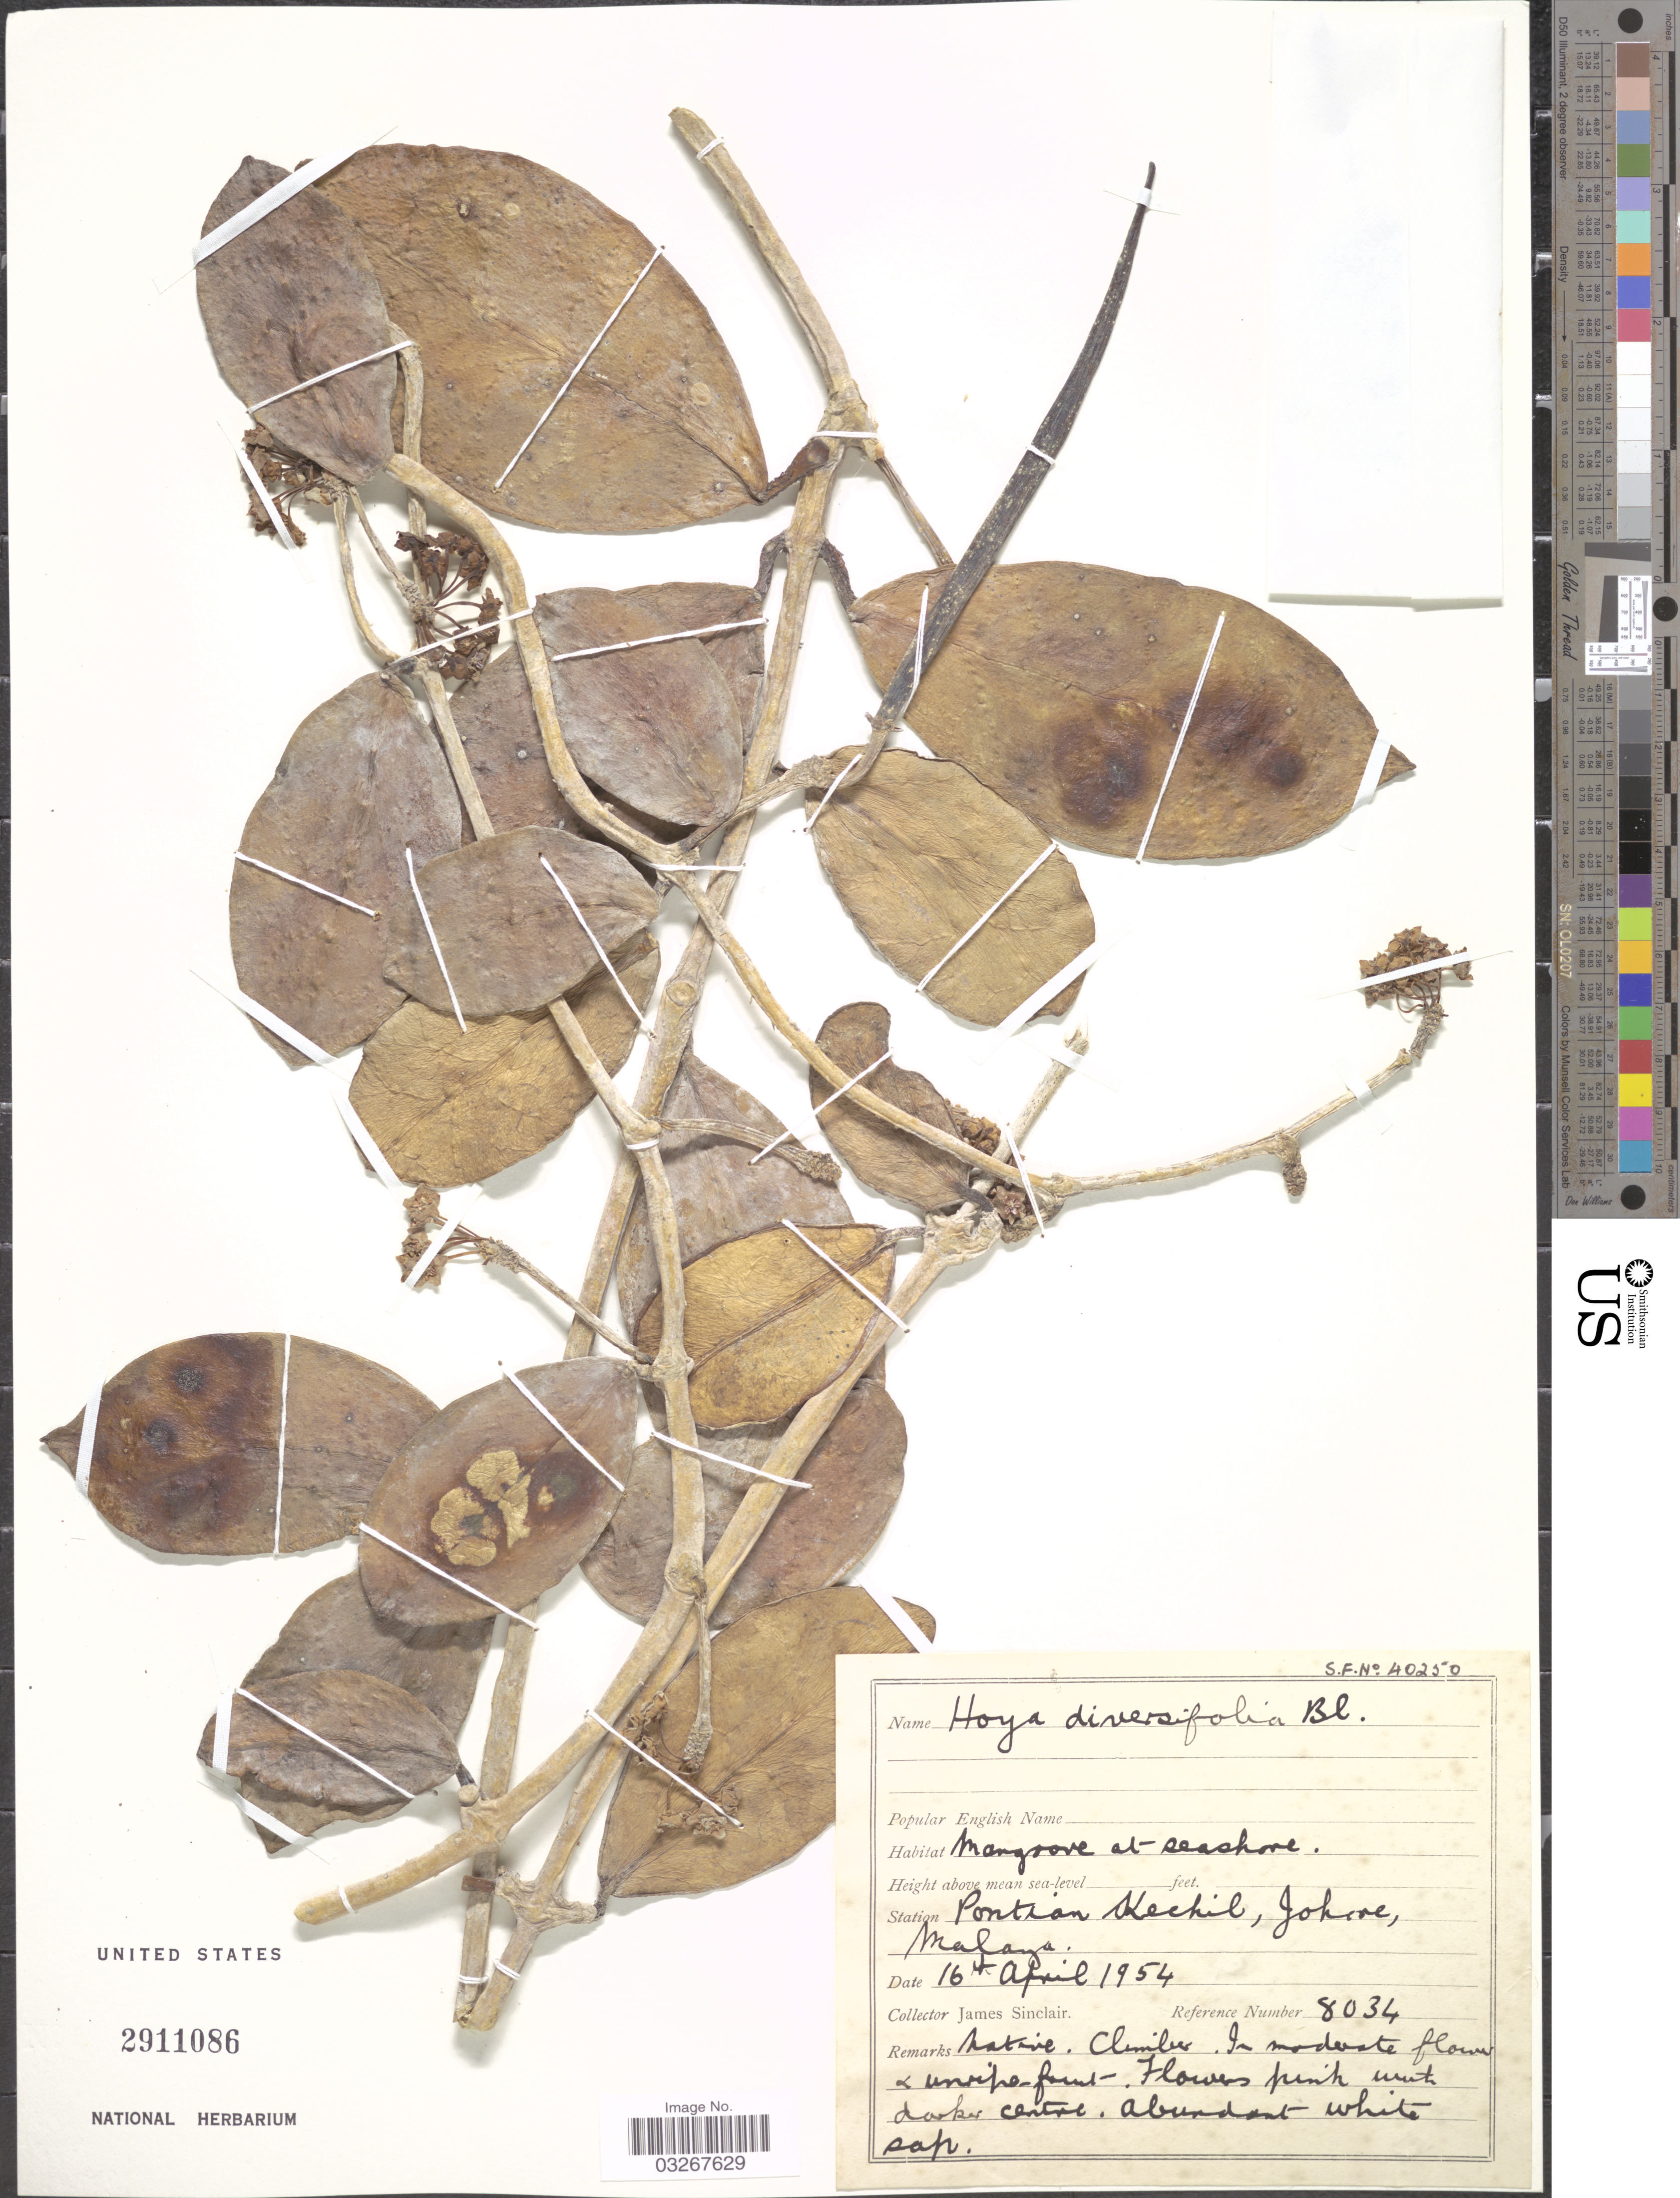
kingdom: Plantae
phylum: Tracheophyta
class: Magnoliopsida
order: Gentianales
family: Apocynaceae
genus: Hoya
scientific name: Hoya diversifolia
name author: Blume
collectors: J. Sinclair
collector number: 8034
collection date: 1954-04-16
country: Malaysia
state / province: Johor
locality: Station Pontian Kechil, Johore, Malaya.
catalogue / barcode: US 2911086